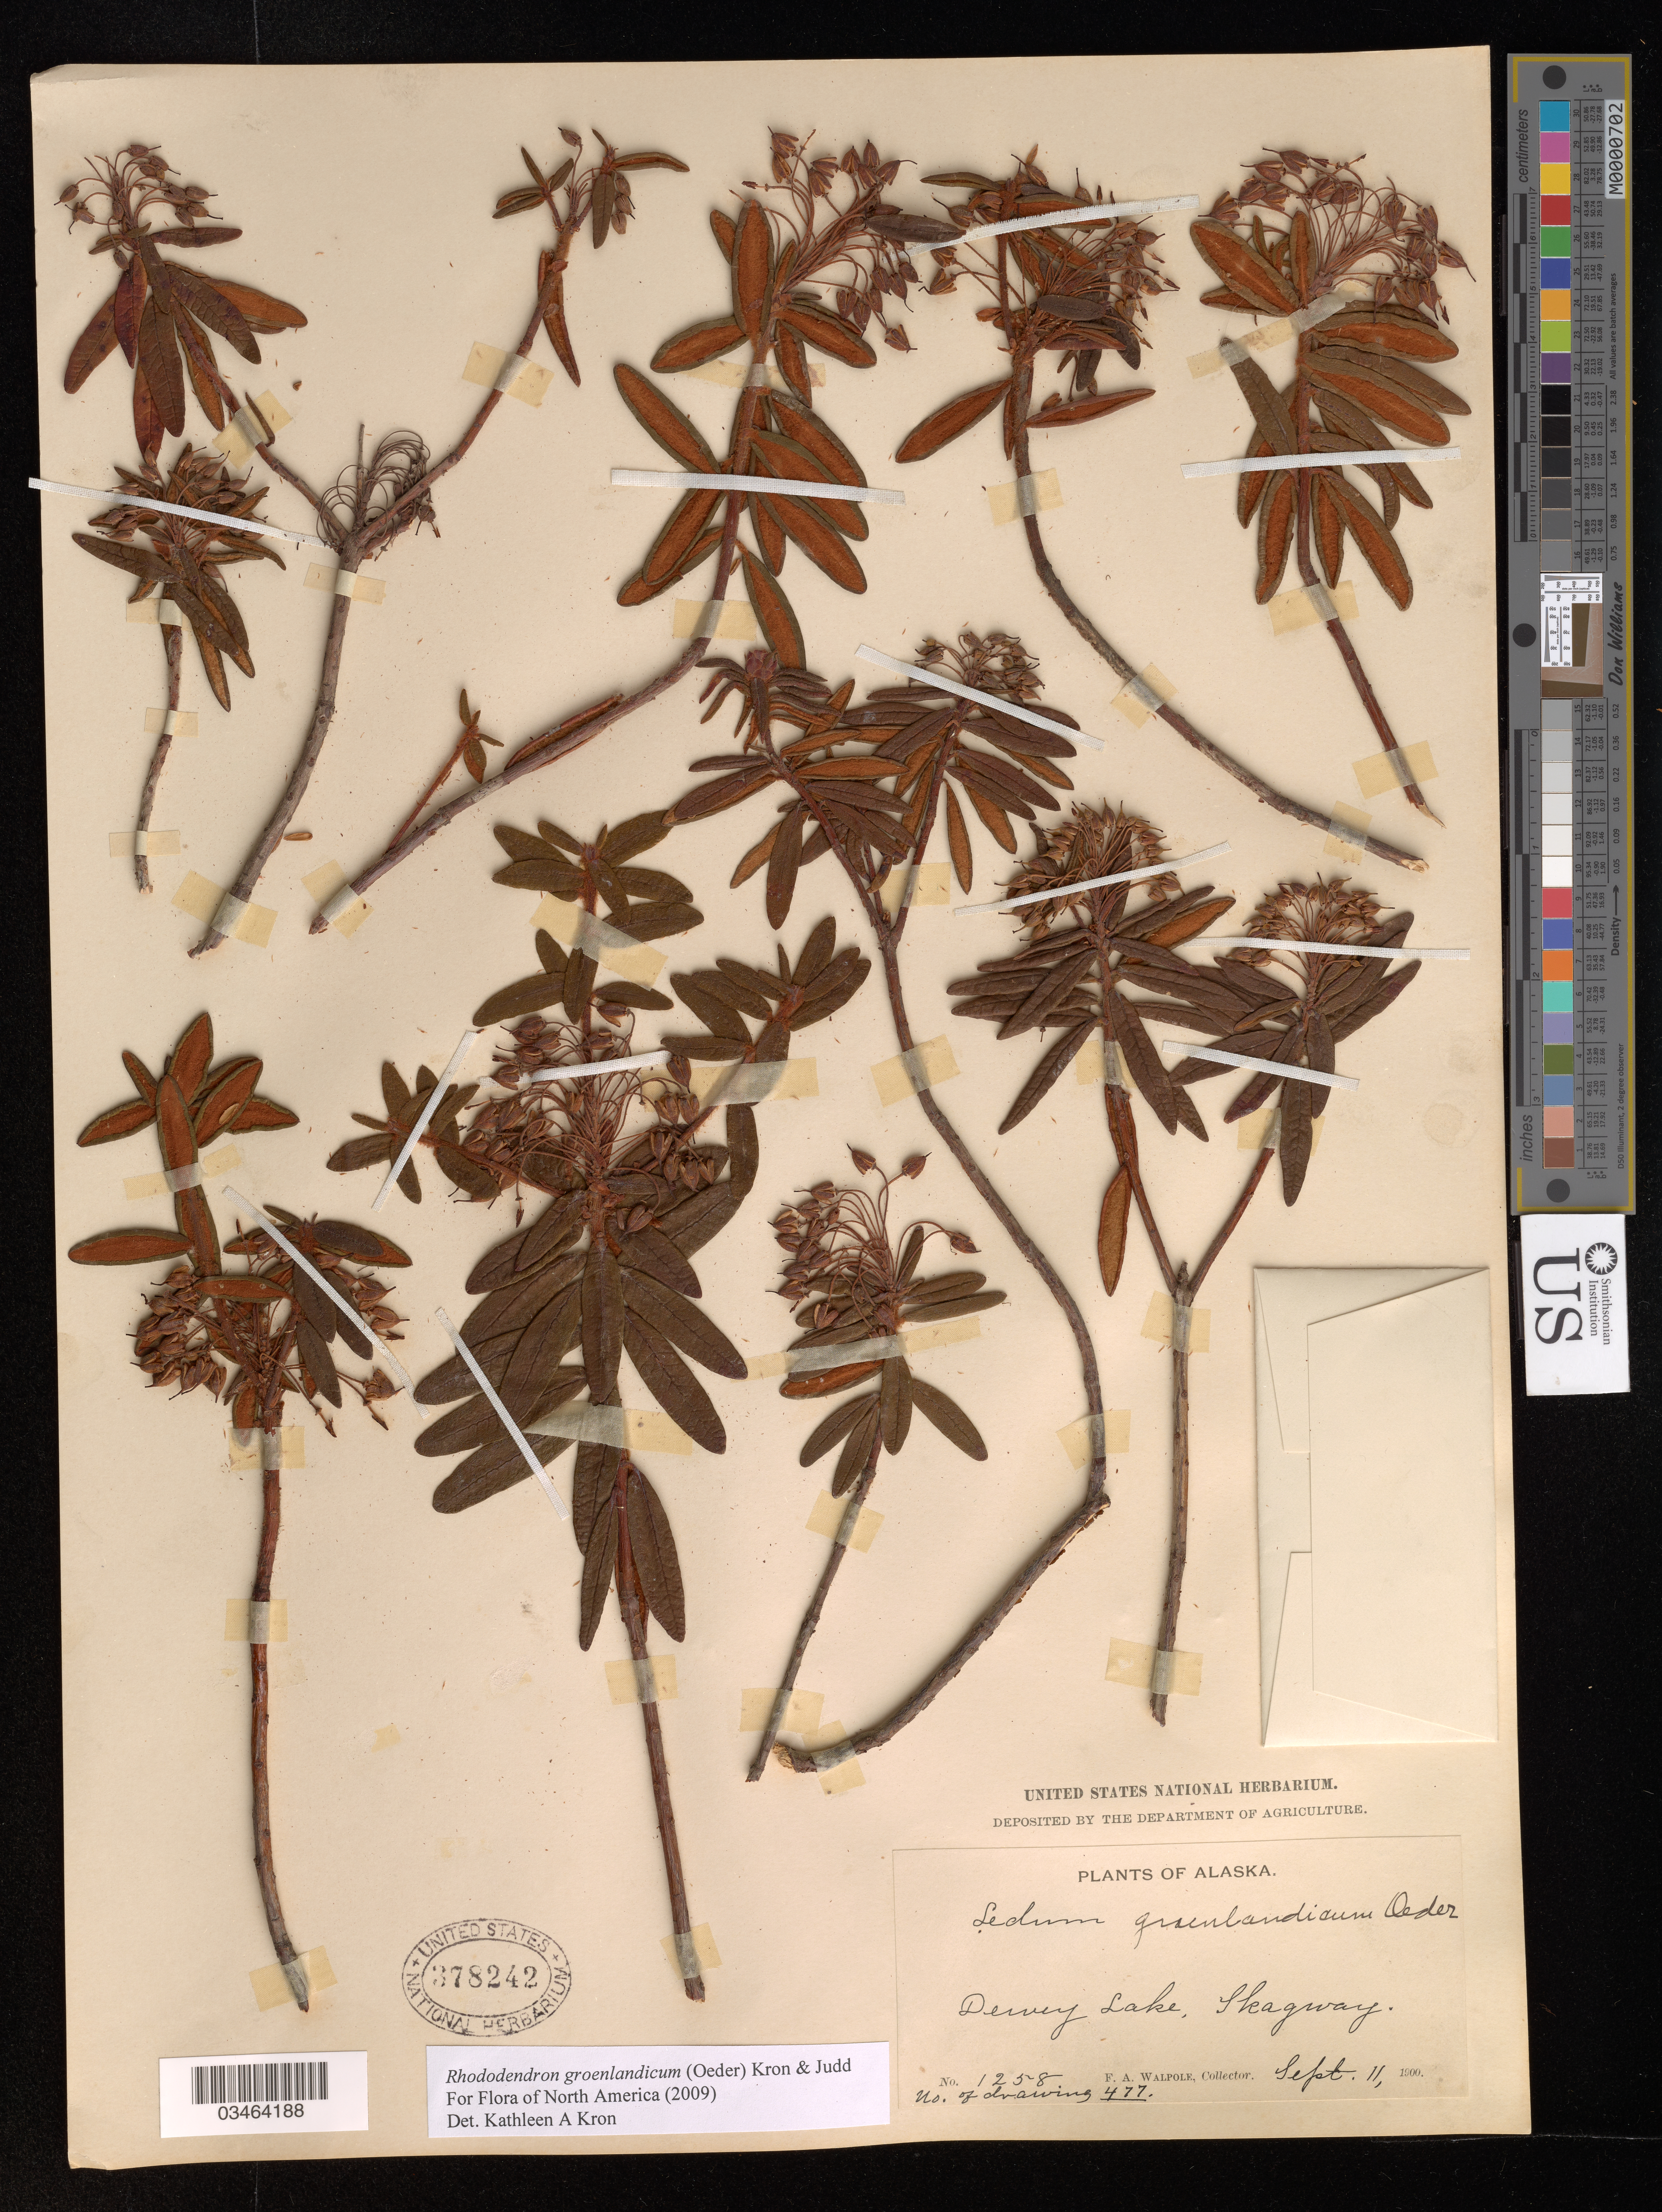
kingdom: Plantae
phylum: Tracheophyta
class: Magnoliopsida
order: Ericales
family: Ericaceae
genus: Rhododendron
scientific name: Rhododendron groenlandicum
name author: (Oeder) Kron & Judd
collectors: F. Walpole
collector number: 1258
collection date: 1900-09-11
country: United States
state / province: Alaska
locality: Dewey Lake, Skagway.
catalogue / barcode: US 378242